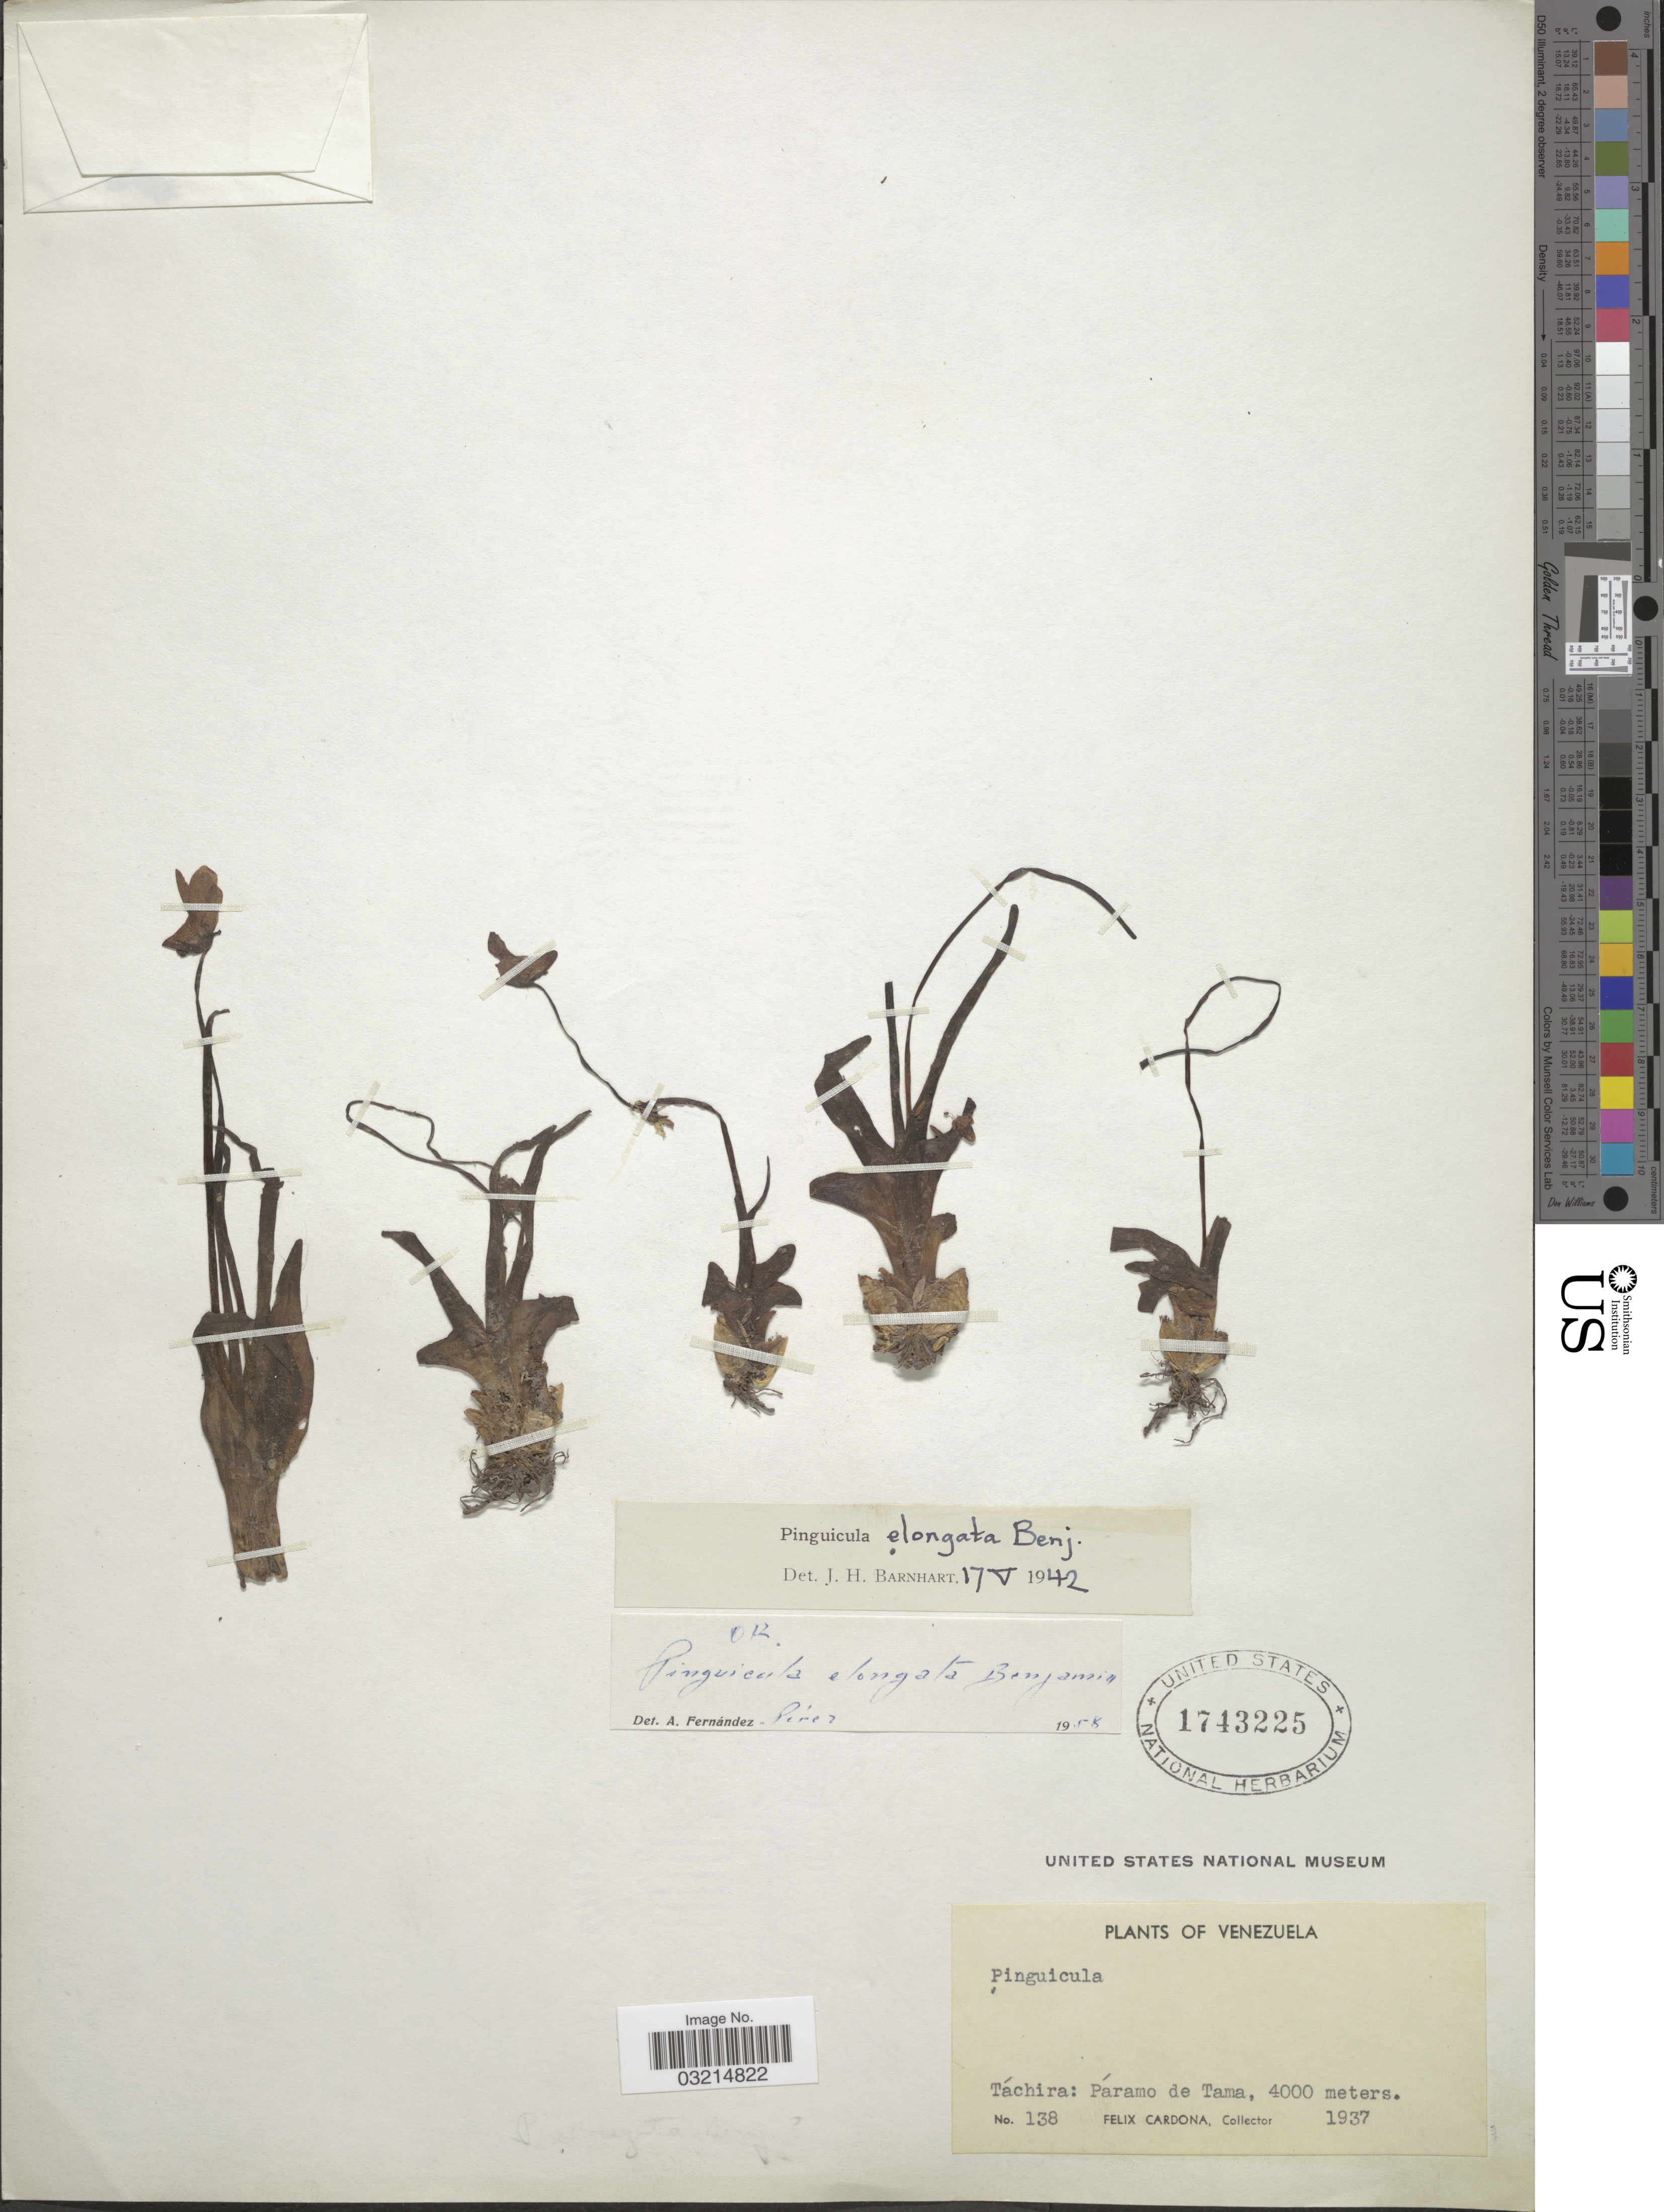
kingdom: Plantae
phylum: Tracheophyta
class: Magnoliopsida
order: Lamiales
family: Lentibulariaceae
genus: Pinguicula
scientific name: Pinguicula elongata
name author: Benj.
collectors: F. Cardona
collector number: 138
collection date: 1937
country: Venezuela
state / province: Tachira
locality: Páramo de Tama.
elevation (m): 4000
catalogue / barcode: US 1743225